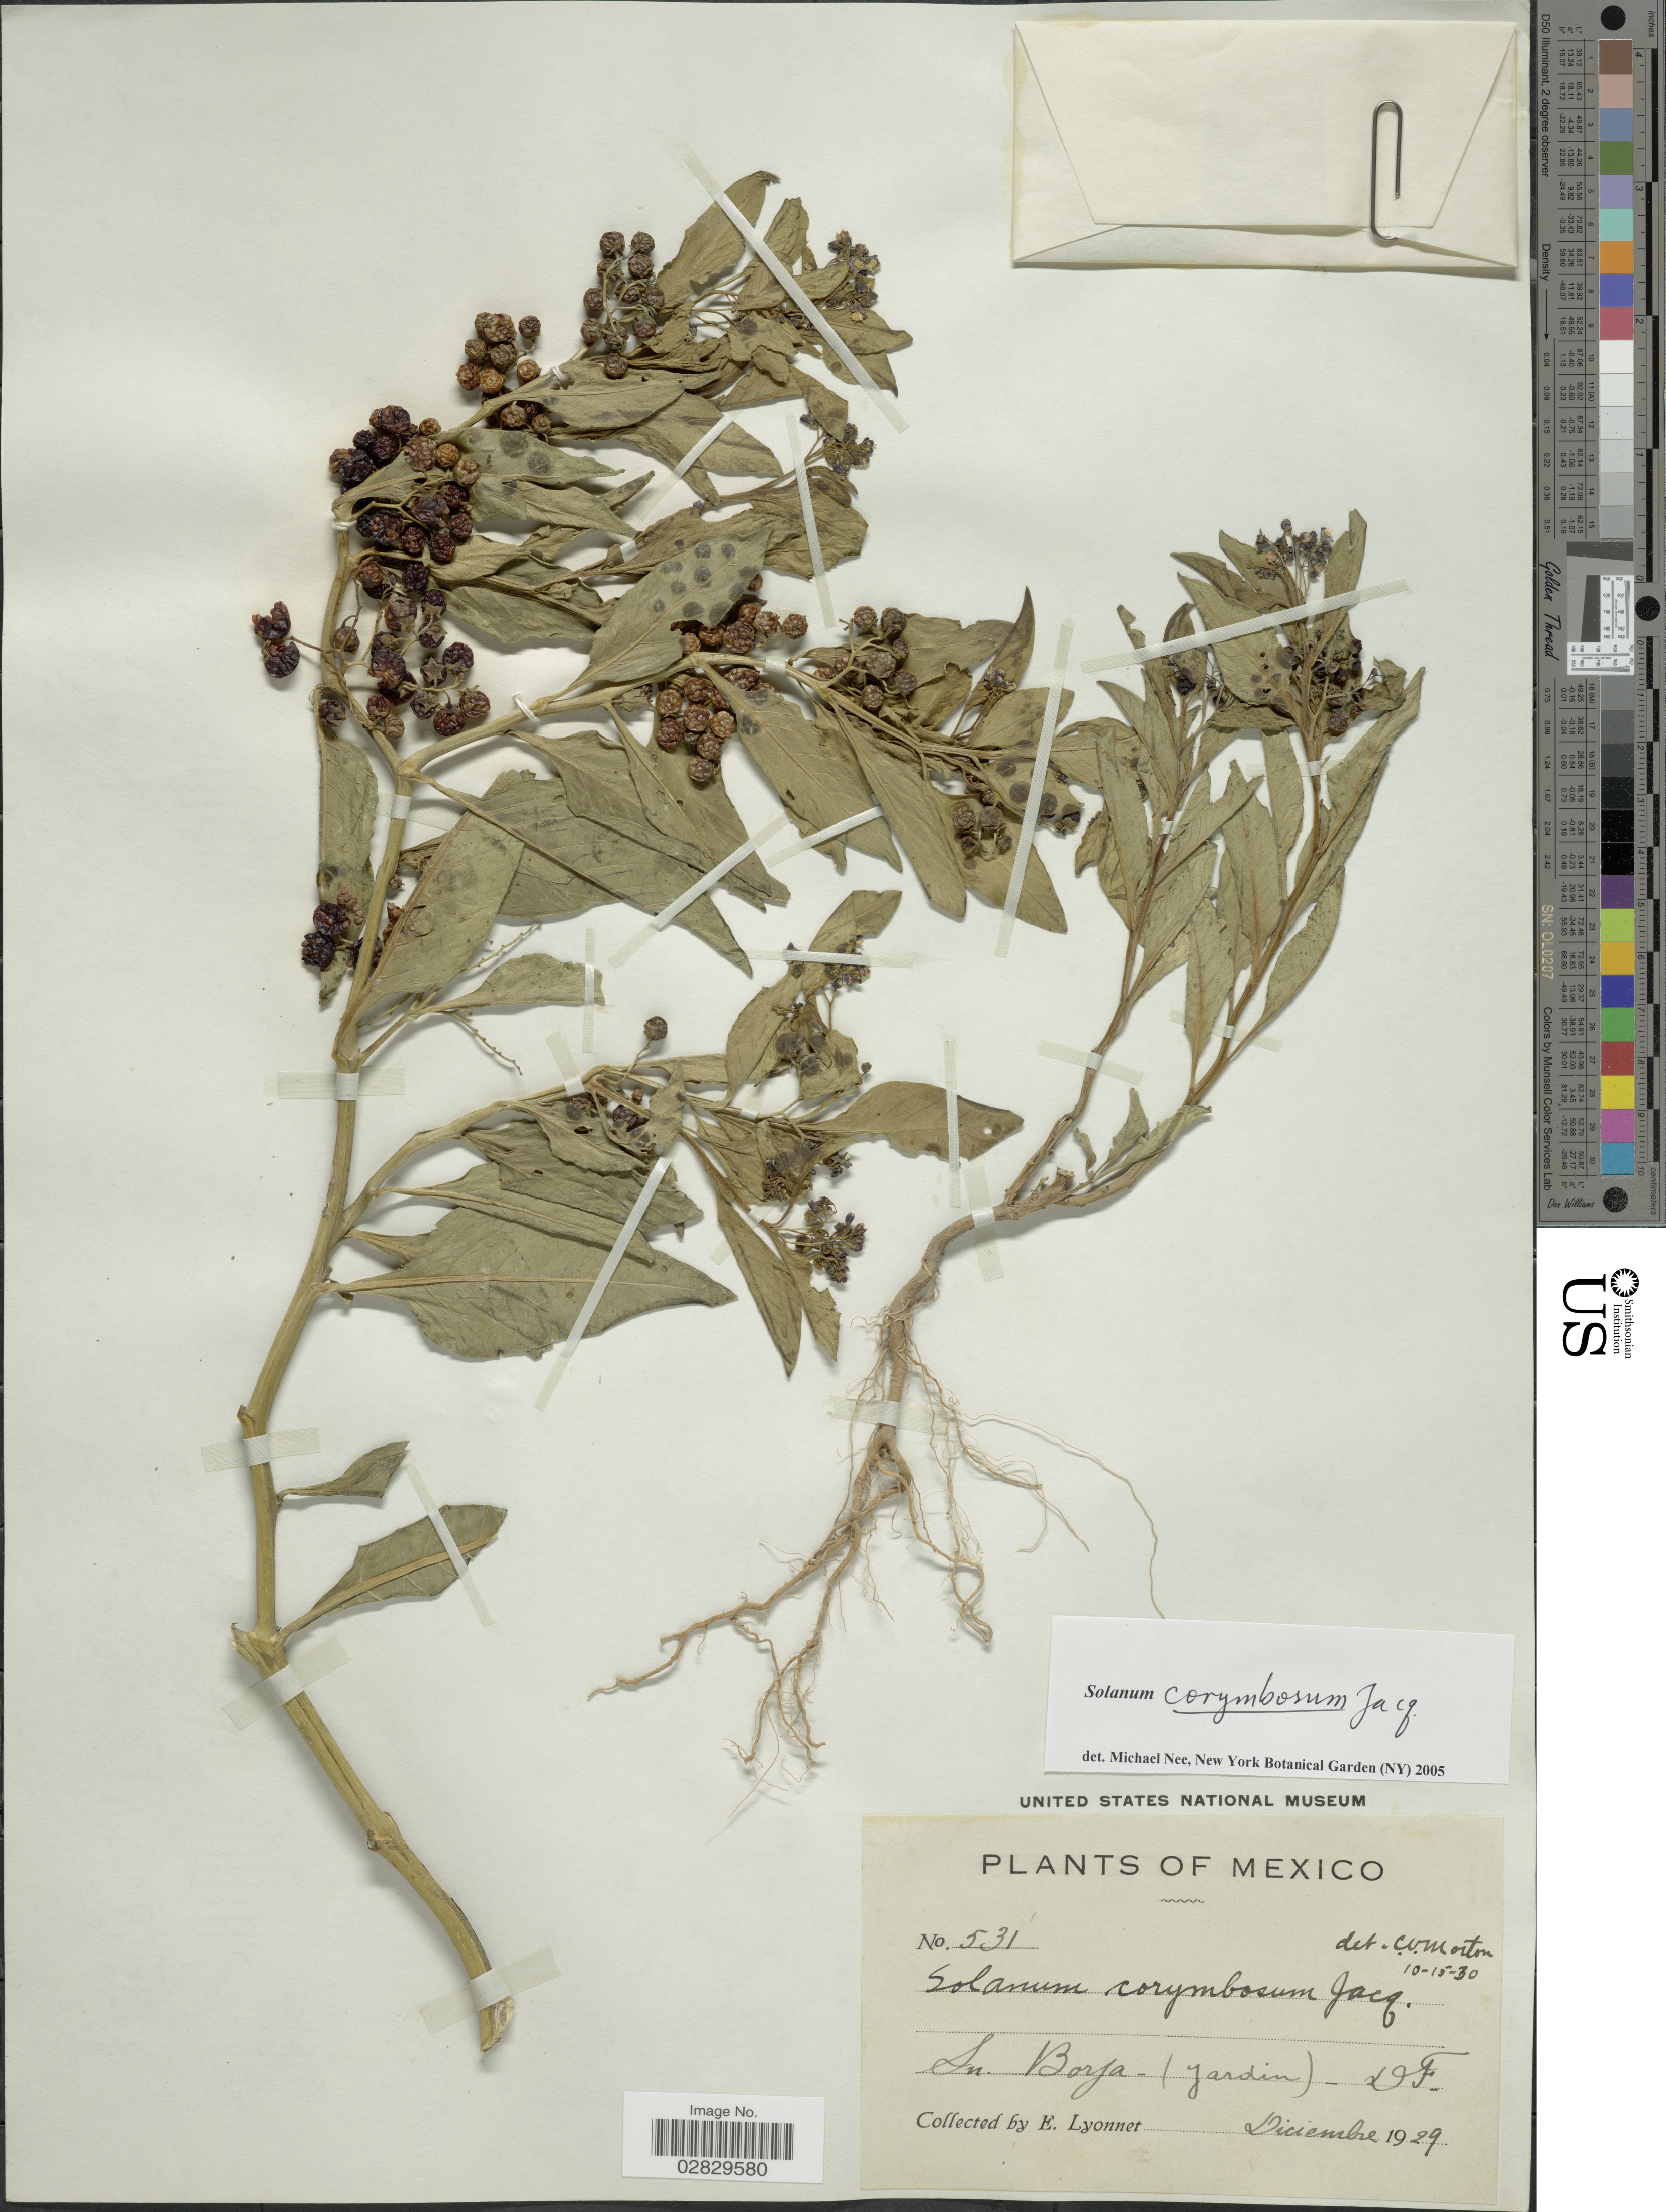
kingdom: Plantae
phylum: Tracheophyta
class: Magnoliopsida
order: Solanales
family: Solanaceae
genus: Solanum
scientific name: Solanum corymbosum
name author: Jacq.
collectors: E. Lyonnet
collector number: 531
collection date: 1929-12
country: Mexico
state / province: Distrito Federal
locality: Sn. Borja.